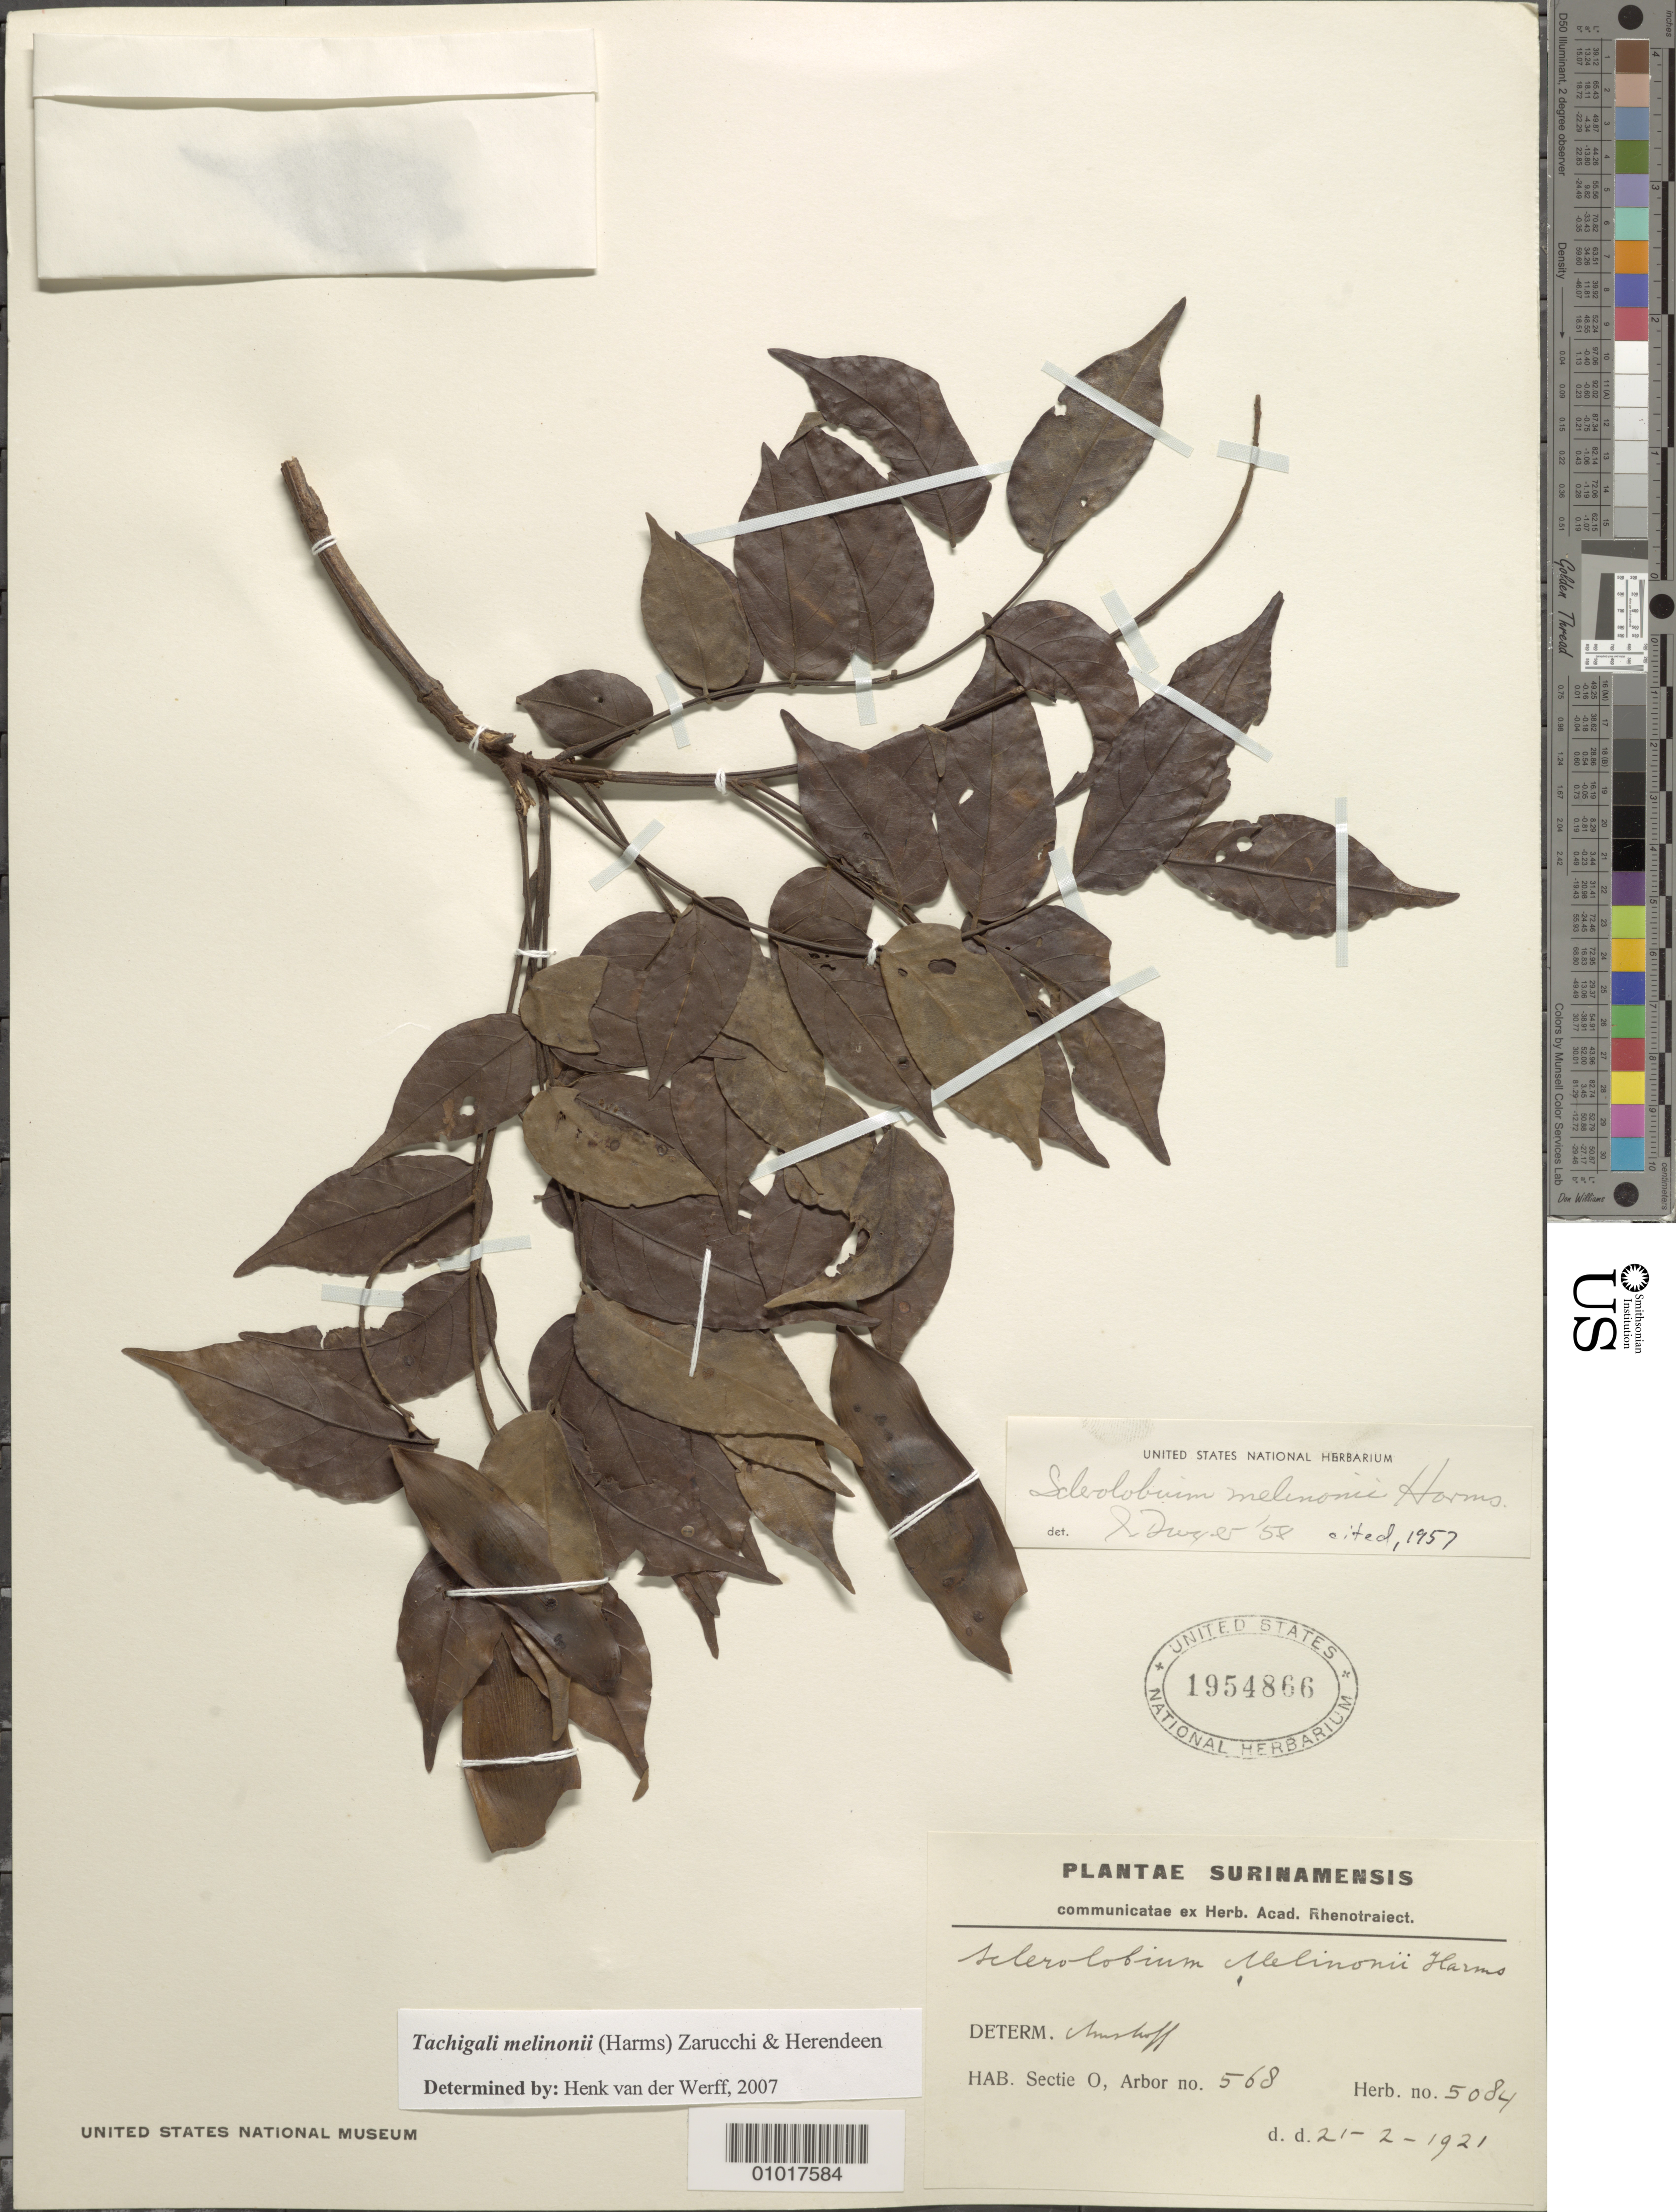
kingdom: Plantae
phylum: Tracheophyta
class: Magnoliopsida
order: Fabales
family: Fabaceae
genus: Tachigali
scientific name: Tachigali melinonii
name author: (Harms) Zarucchi & Herend.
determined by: van der Werff, H., (MO), Missouri Botanical Garden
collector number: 5084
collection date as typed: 21-Feb-21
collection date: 1921-02-21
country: Suriname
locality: Sectie O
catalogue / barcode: US 1954866